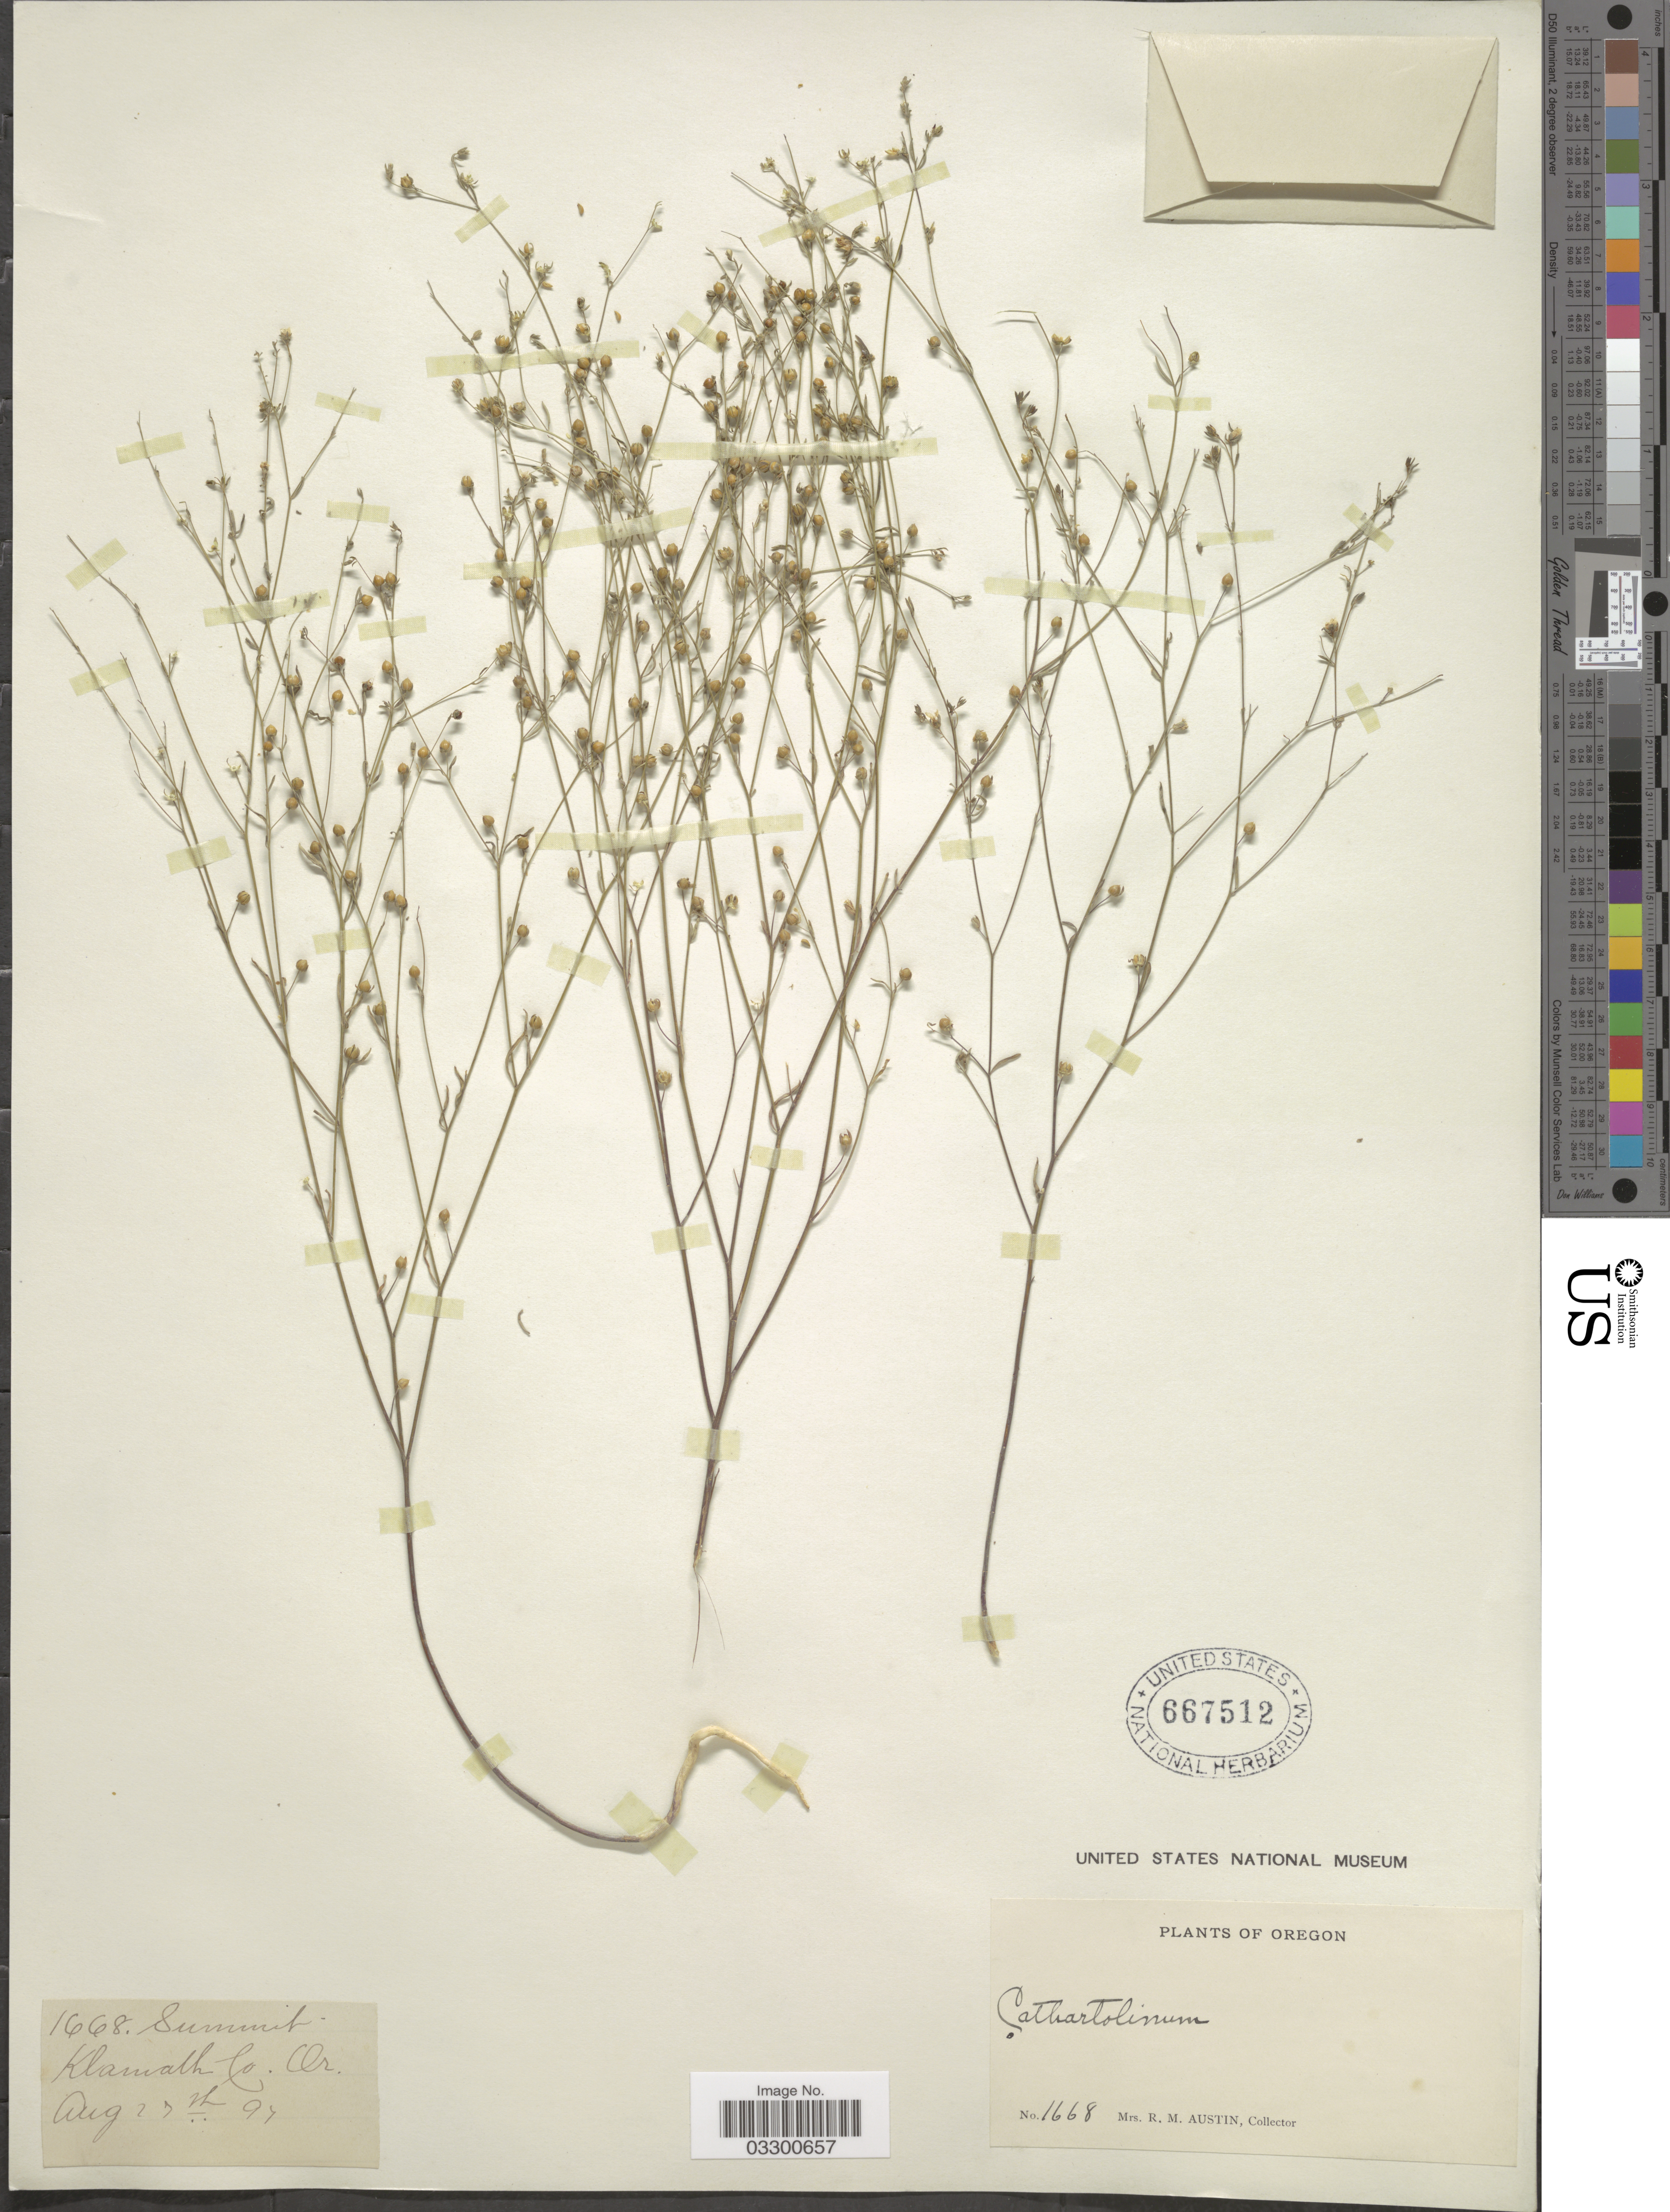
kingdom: Plantae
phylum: Tracheophyta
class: Magnoliopsida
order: Malpighiales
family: Linaceae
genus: Linum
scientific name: Linum sp.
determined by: Strong, Mark T., (BOT), Smithsonian Institution - National Museum of Natural History (UNITED STATES)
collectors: R. Austin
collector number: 1668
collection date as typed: Transcribed d/m/y: 27/8/97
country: United States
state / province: Oregon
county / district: Klamath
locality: Klamath Co. Or.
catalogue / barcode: US 667512